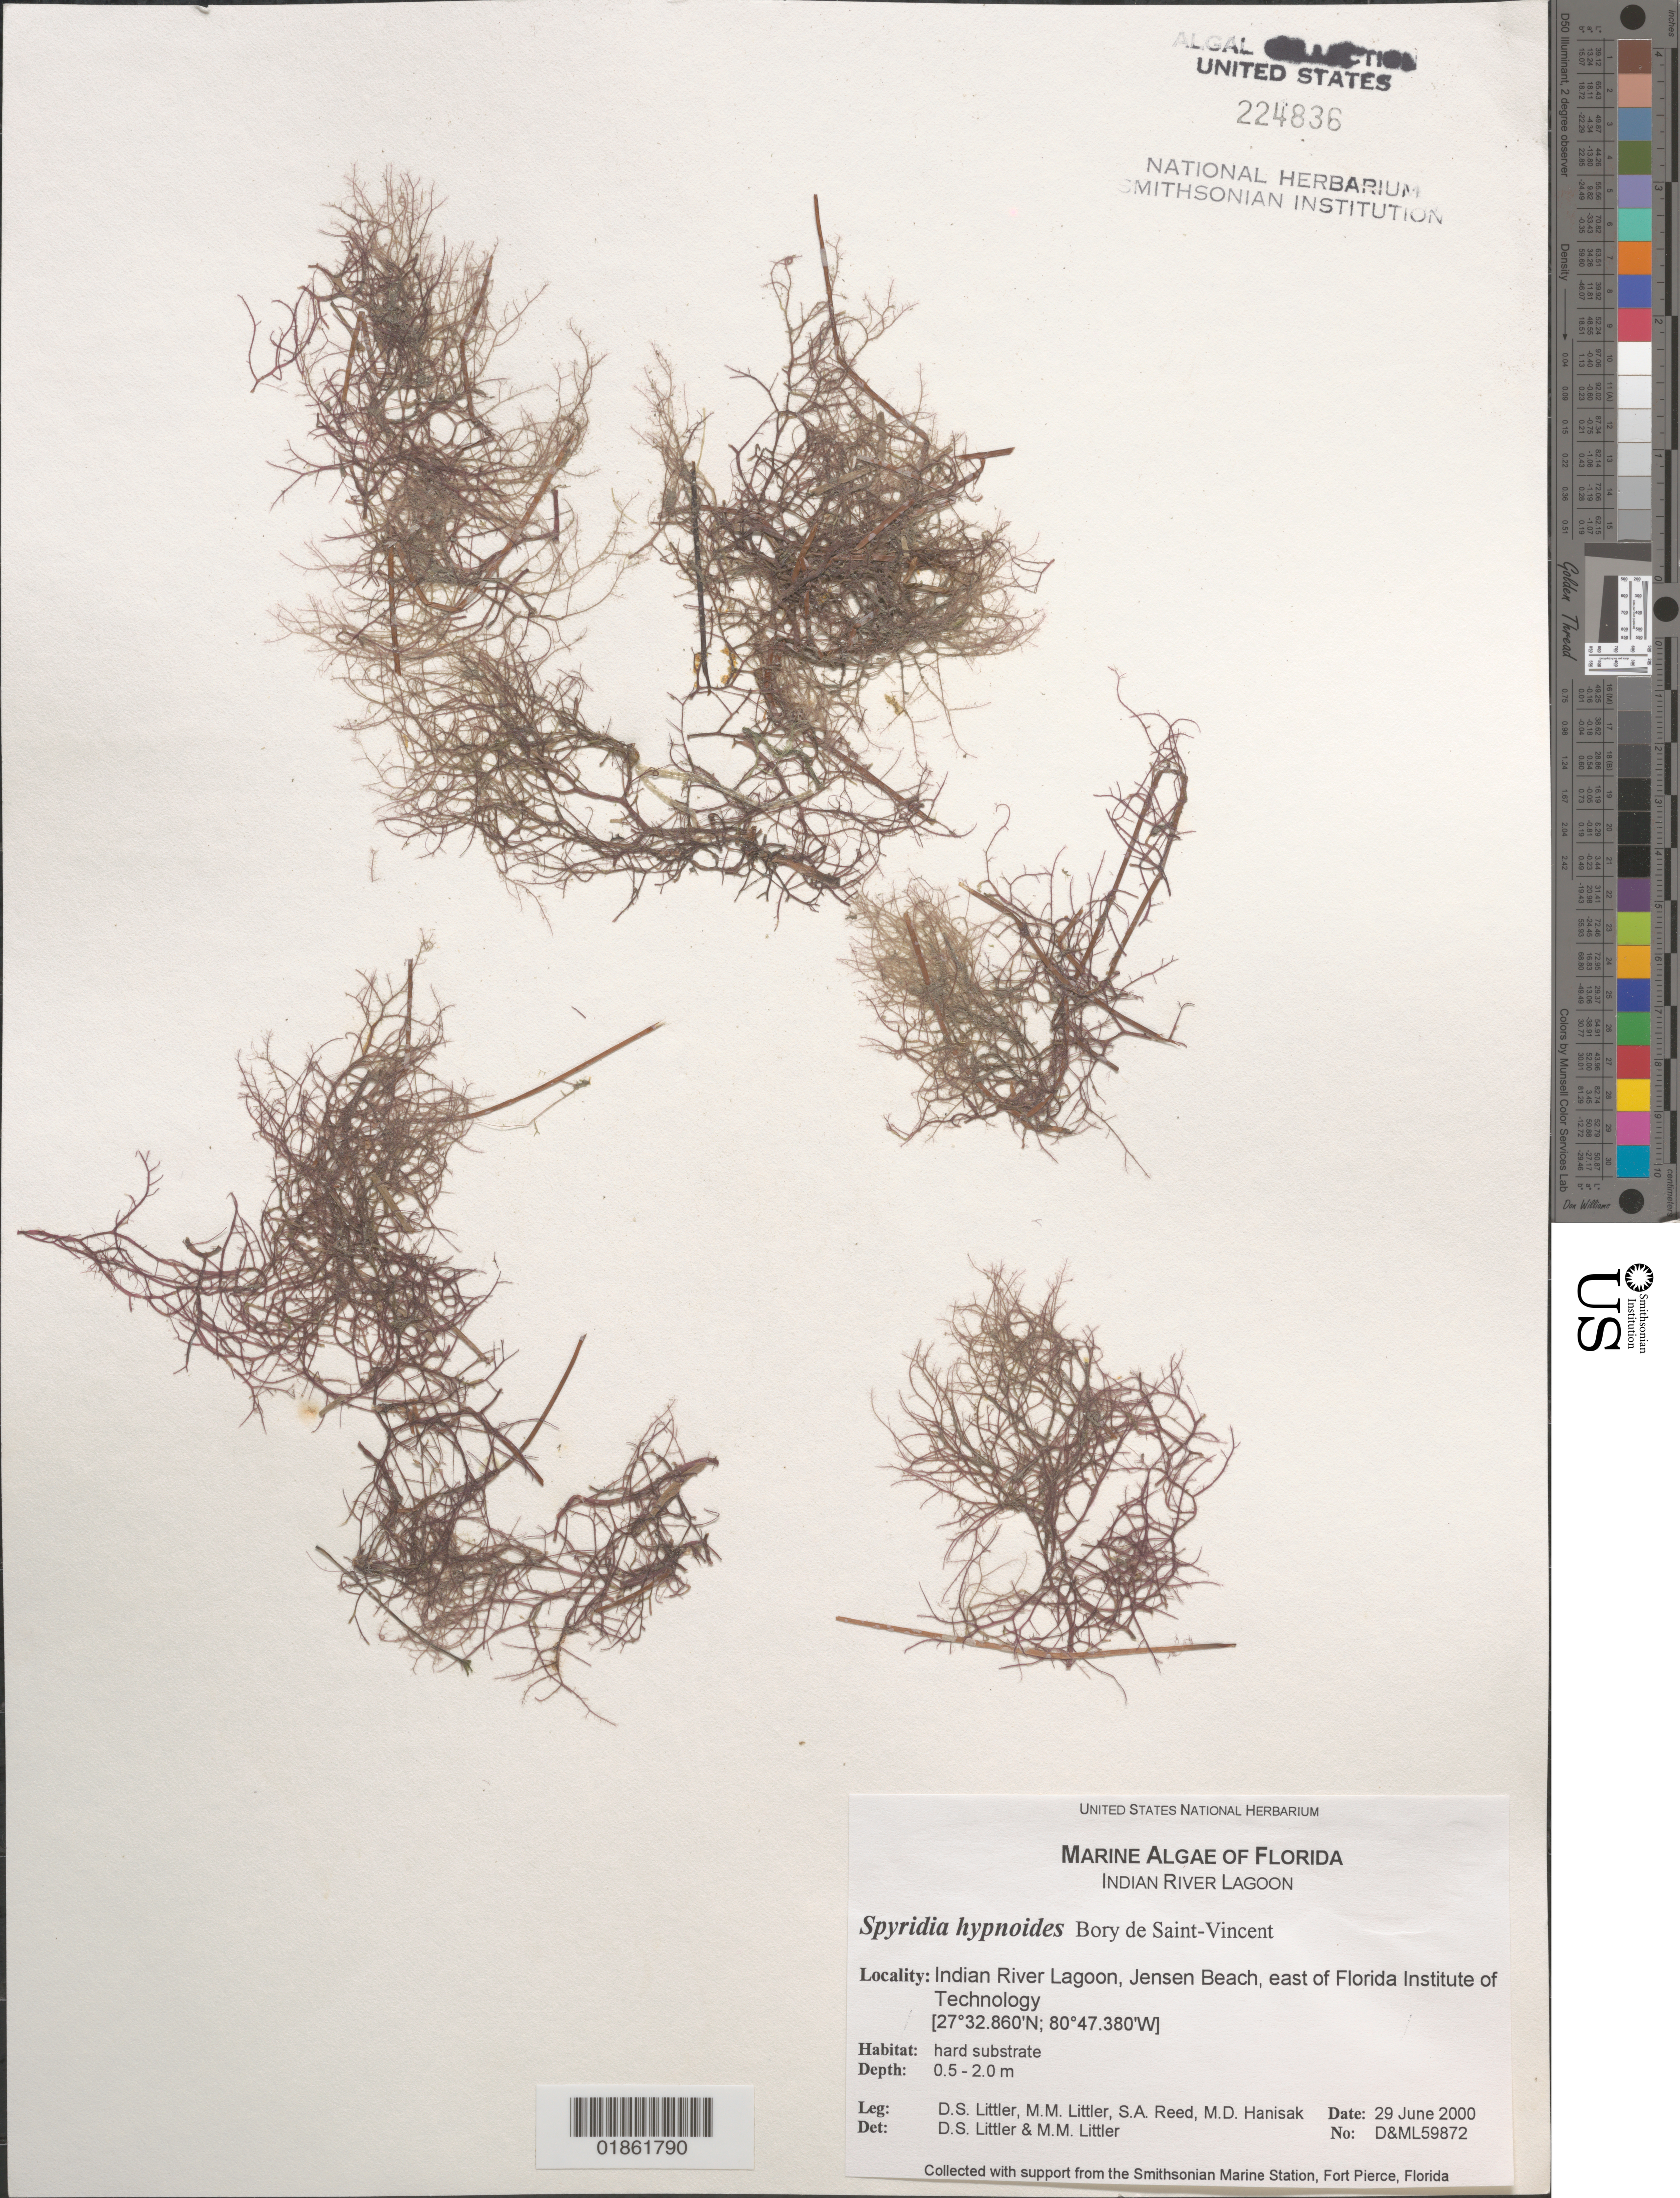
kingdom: Plantae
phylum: Rhodophyta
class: Florideophyceae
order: Ceramiales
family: Spyridiaceae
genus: Spyridia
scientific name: Spyridia hypnoides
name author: (Bory) Papenf.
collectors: D. S. Littler & M. M. Littler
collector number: D&ML 59872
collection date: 2000-06-29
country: United States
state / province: Florida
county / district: Brevard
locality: N of NASA Parkway Bridge. S of Titusville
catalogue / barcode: US 224836